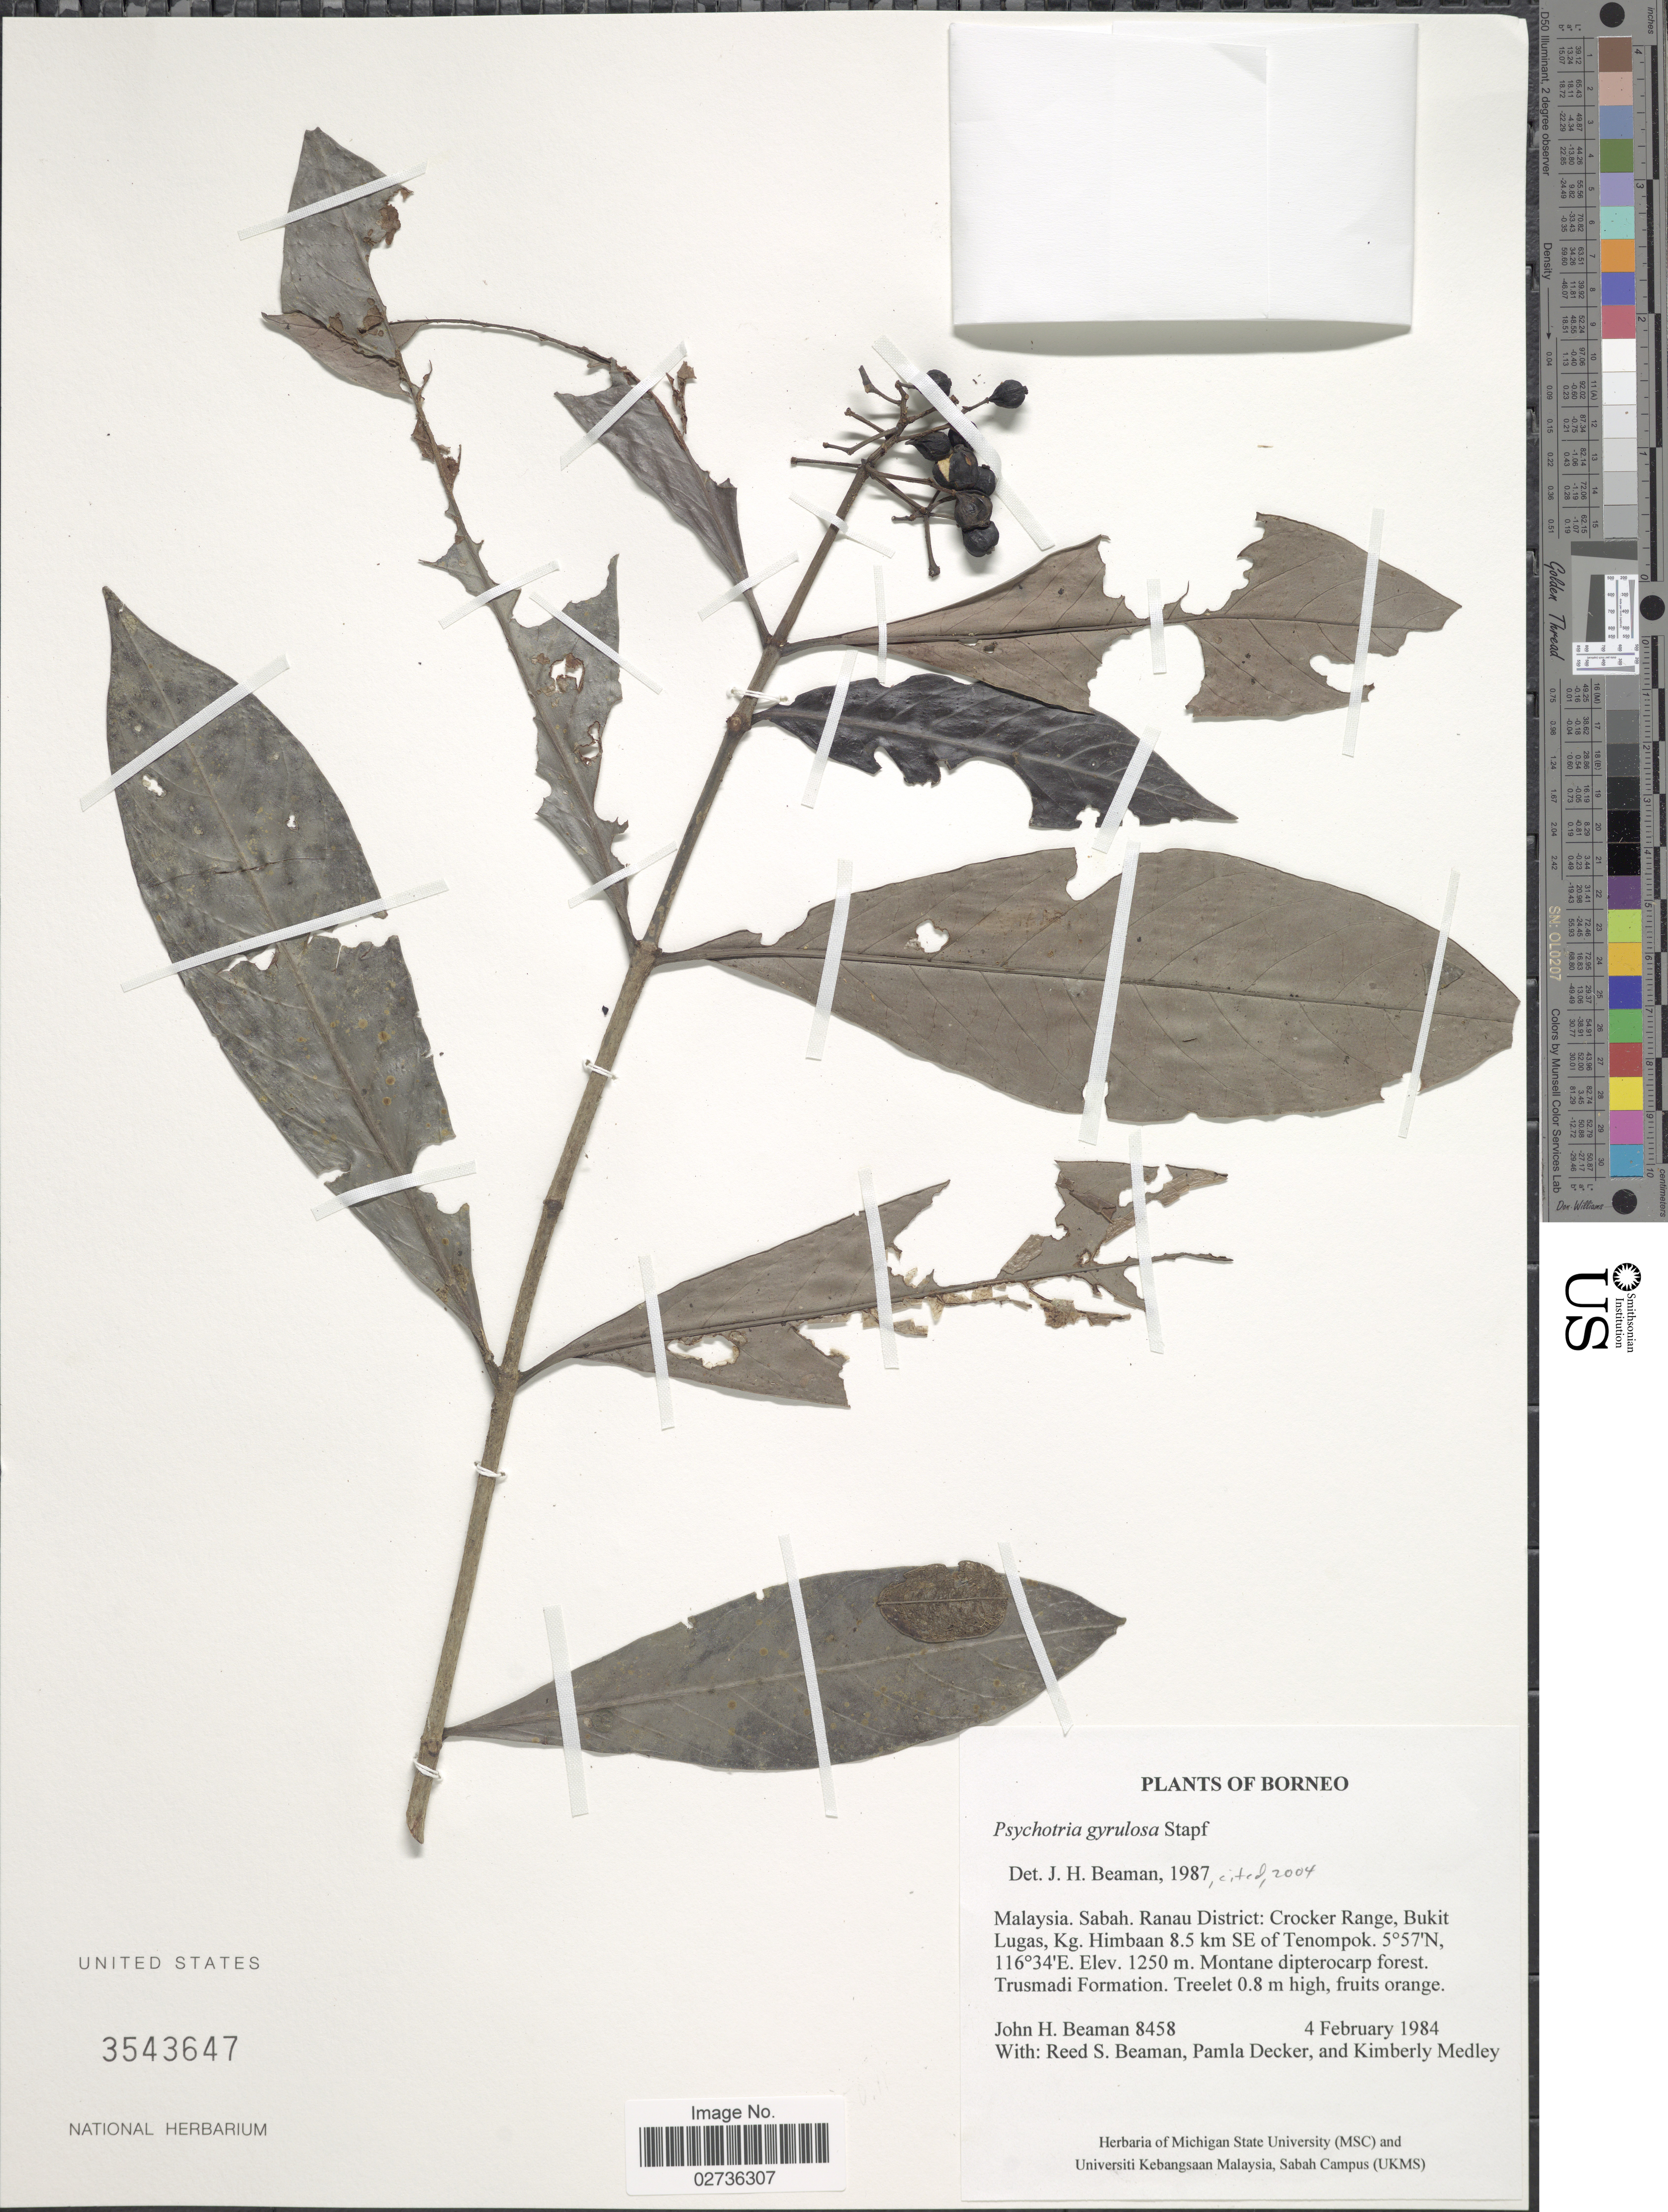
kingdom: Plantae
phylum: Tracheophyta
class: Magnoliopsida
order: Gentianales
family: Rubiaceae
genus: Psychotria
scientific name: Psychotria gyrulosa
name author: Stapf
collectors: J. H. Beaman, R. S. Beaman, P. Decker & K. Medley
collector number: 8458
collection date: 1984-02-04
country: Malaysia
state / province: Sabah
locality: Borneo. Ranau District: Crocker Range, Bukit Lugas, Kg. Himbaan 8.5 km SE of Tenompok.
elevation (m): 1250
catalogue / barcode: US 3543647